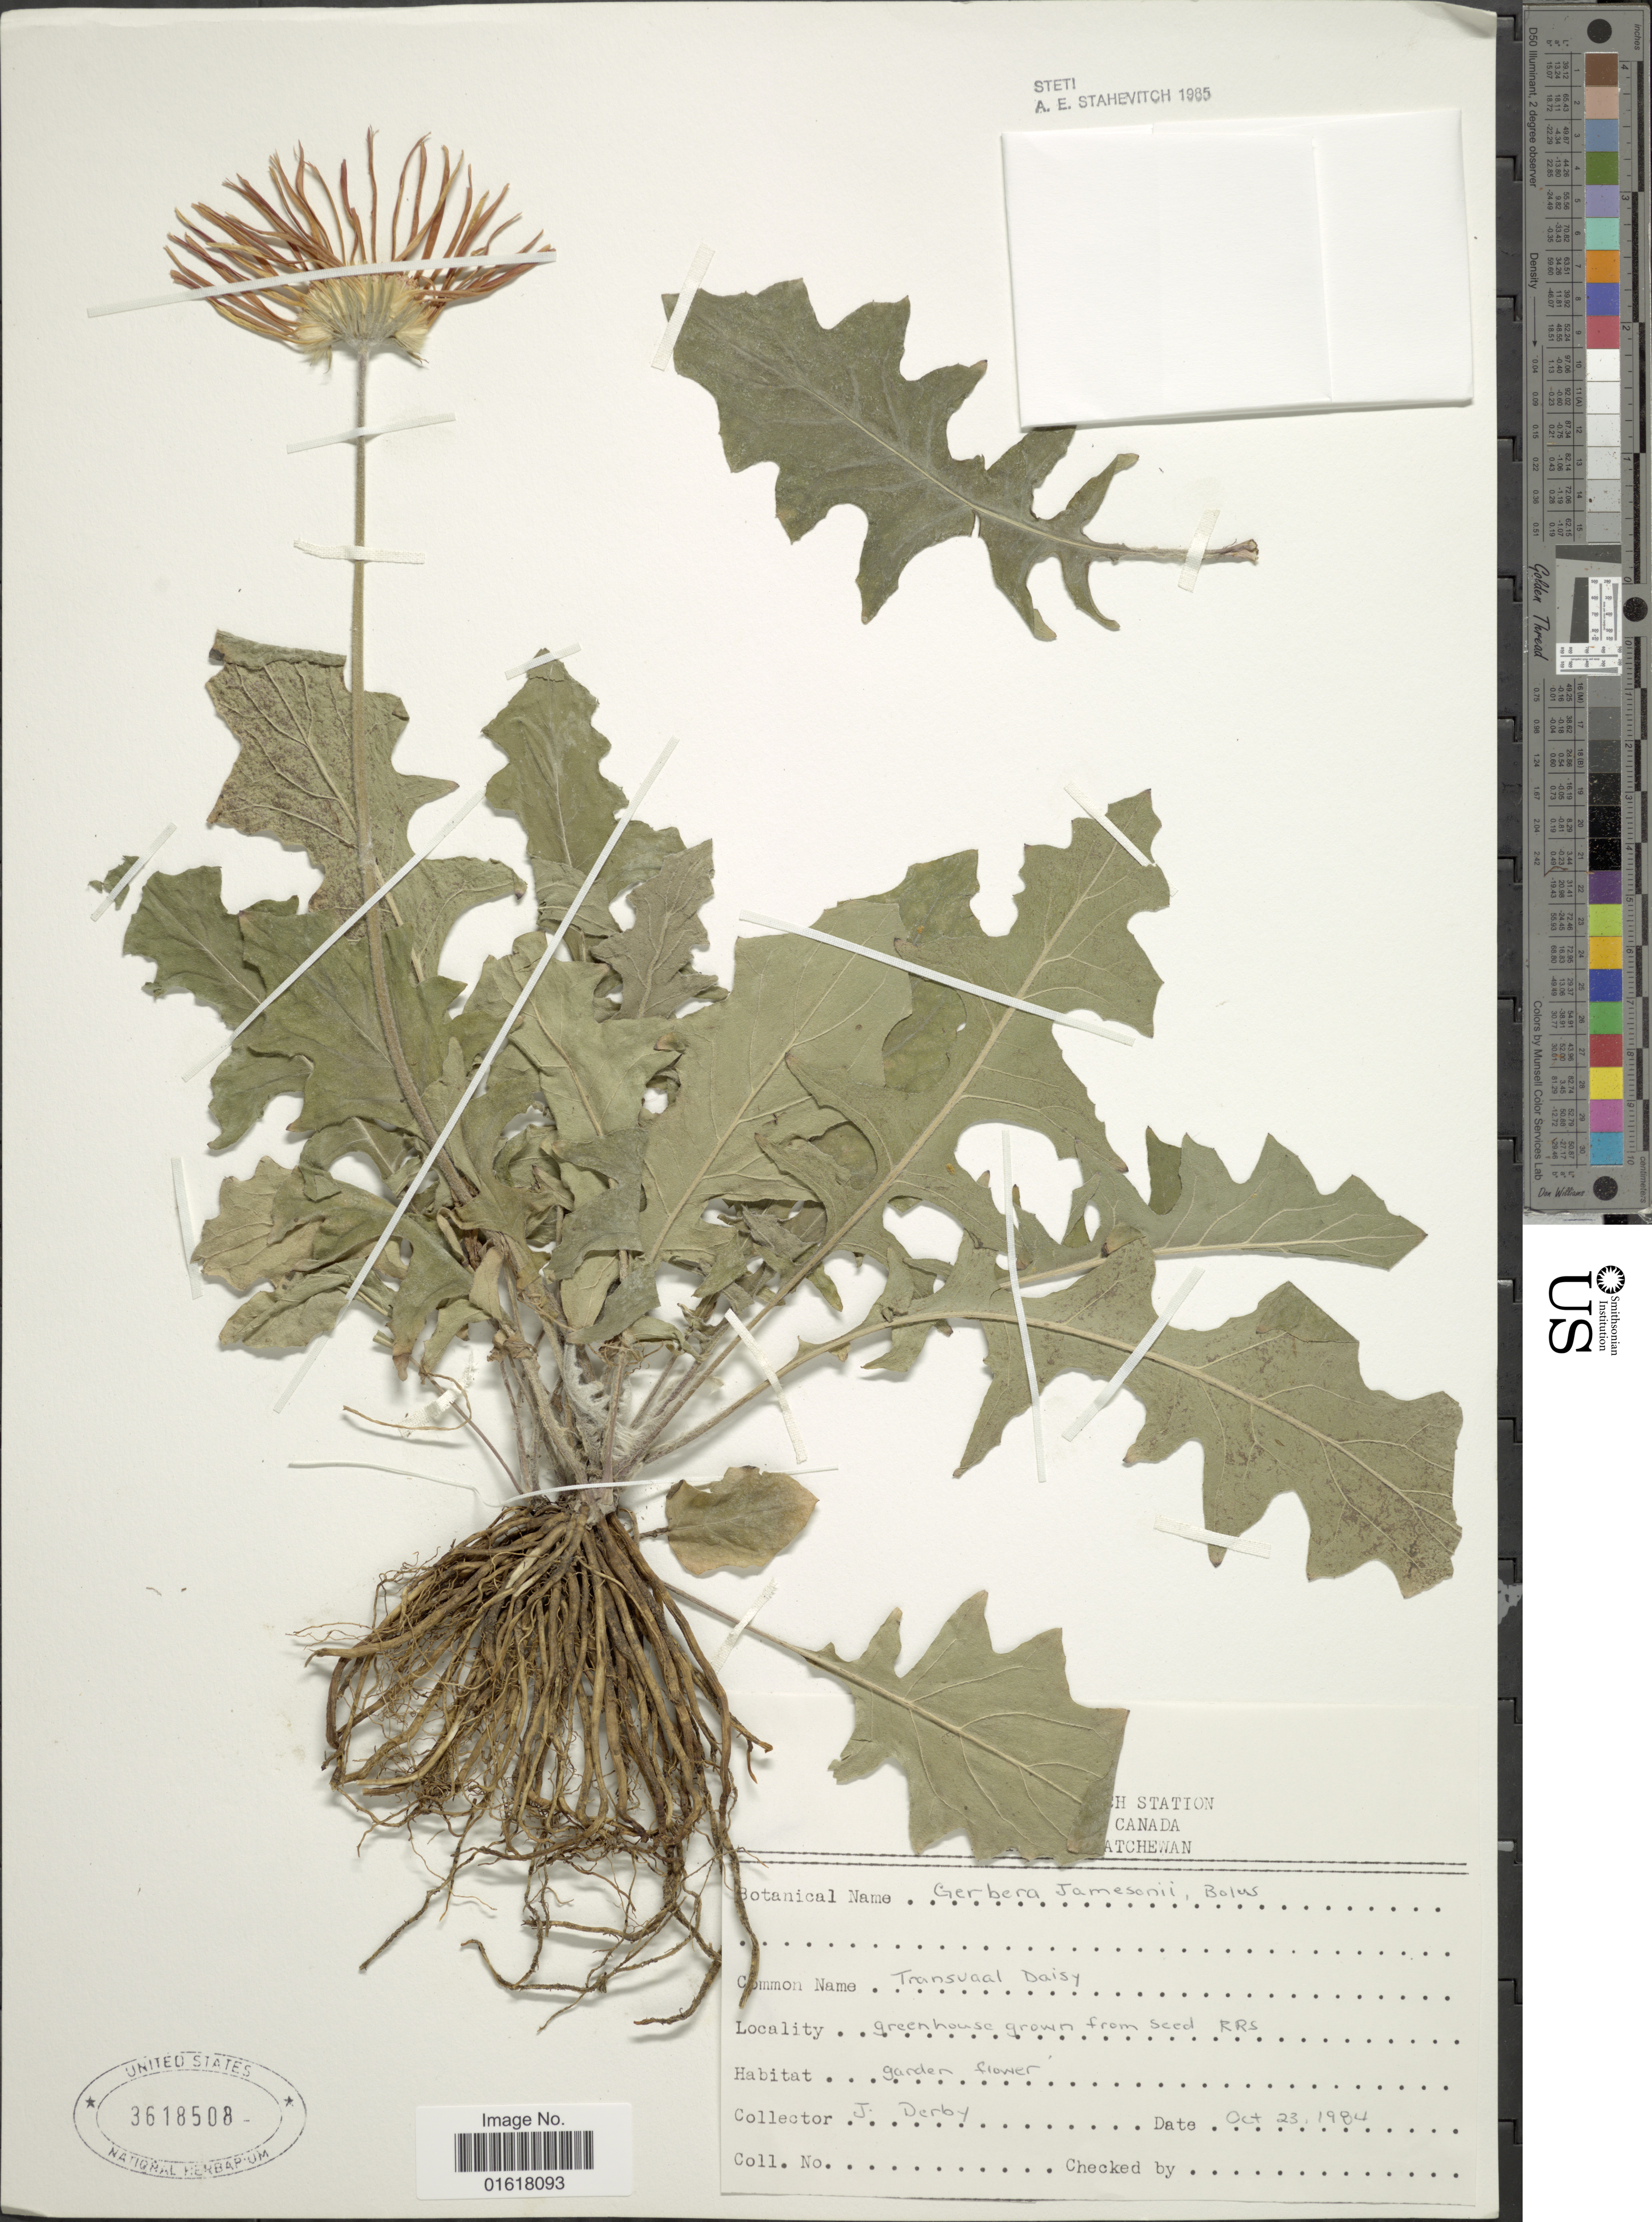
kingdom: Plantae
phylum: Tracheophyta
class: Magnoliopsida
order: Asterales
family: Asteraceae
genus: Gerbera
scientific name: Gerbera jamesonii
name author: Bolus ex Hook. f.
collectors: T. Derby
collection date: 1984-10-23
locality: Greenhoude grown from seed RRS.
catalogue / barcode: US 3618508